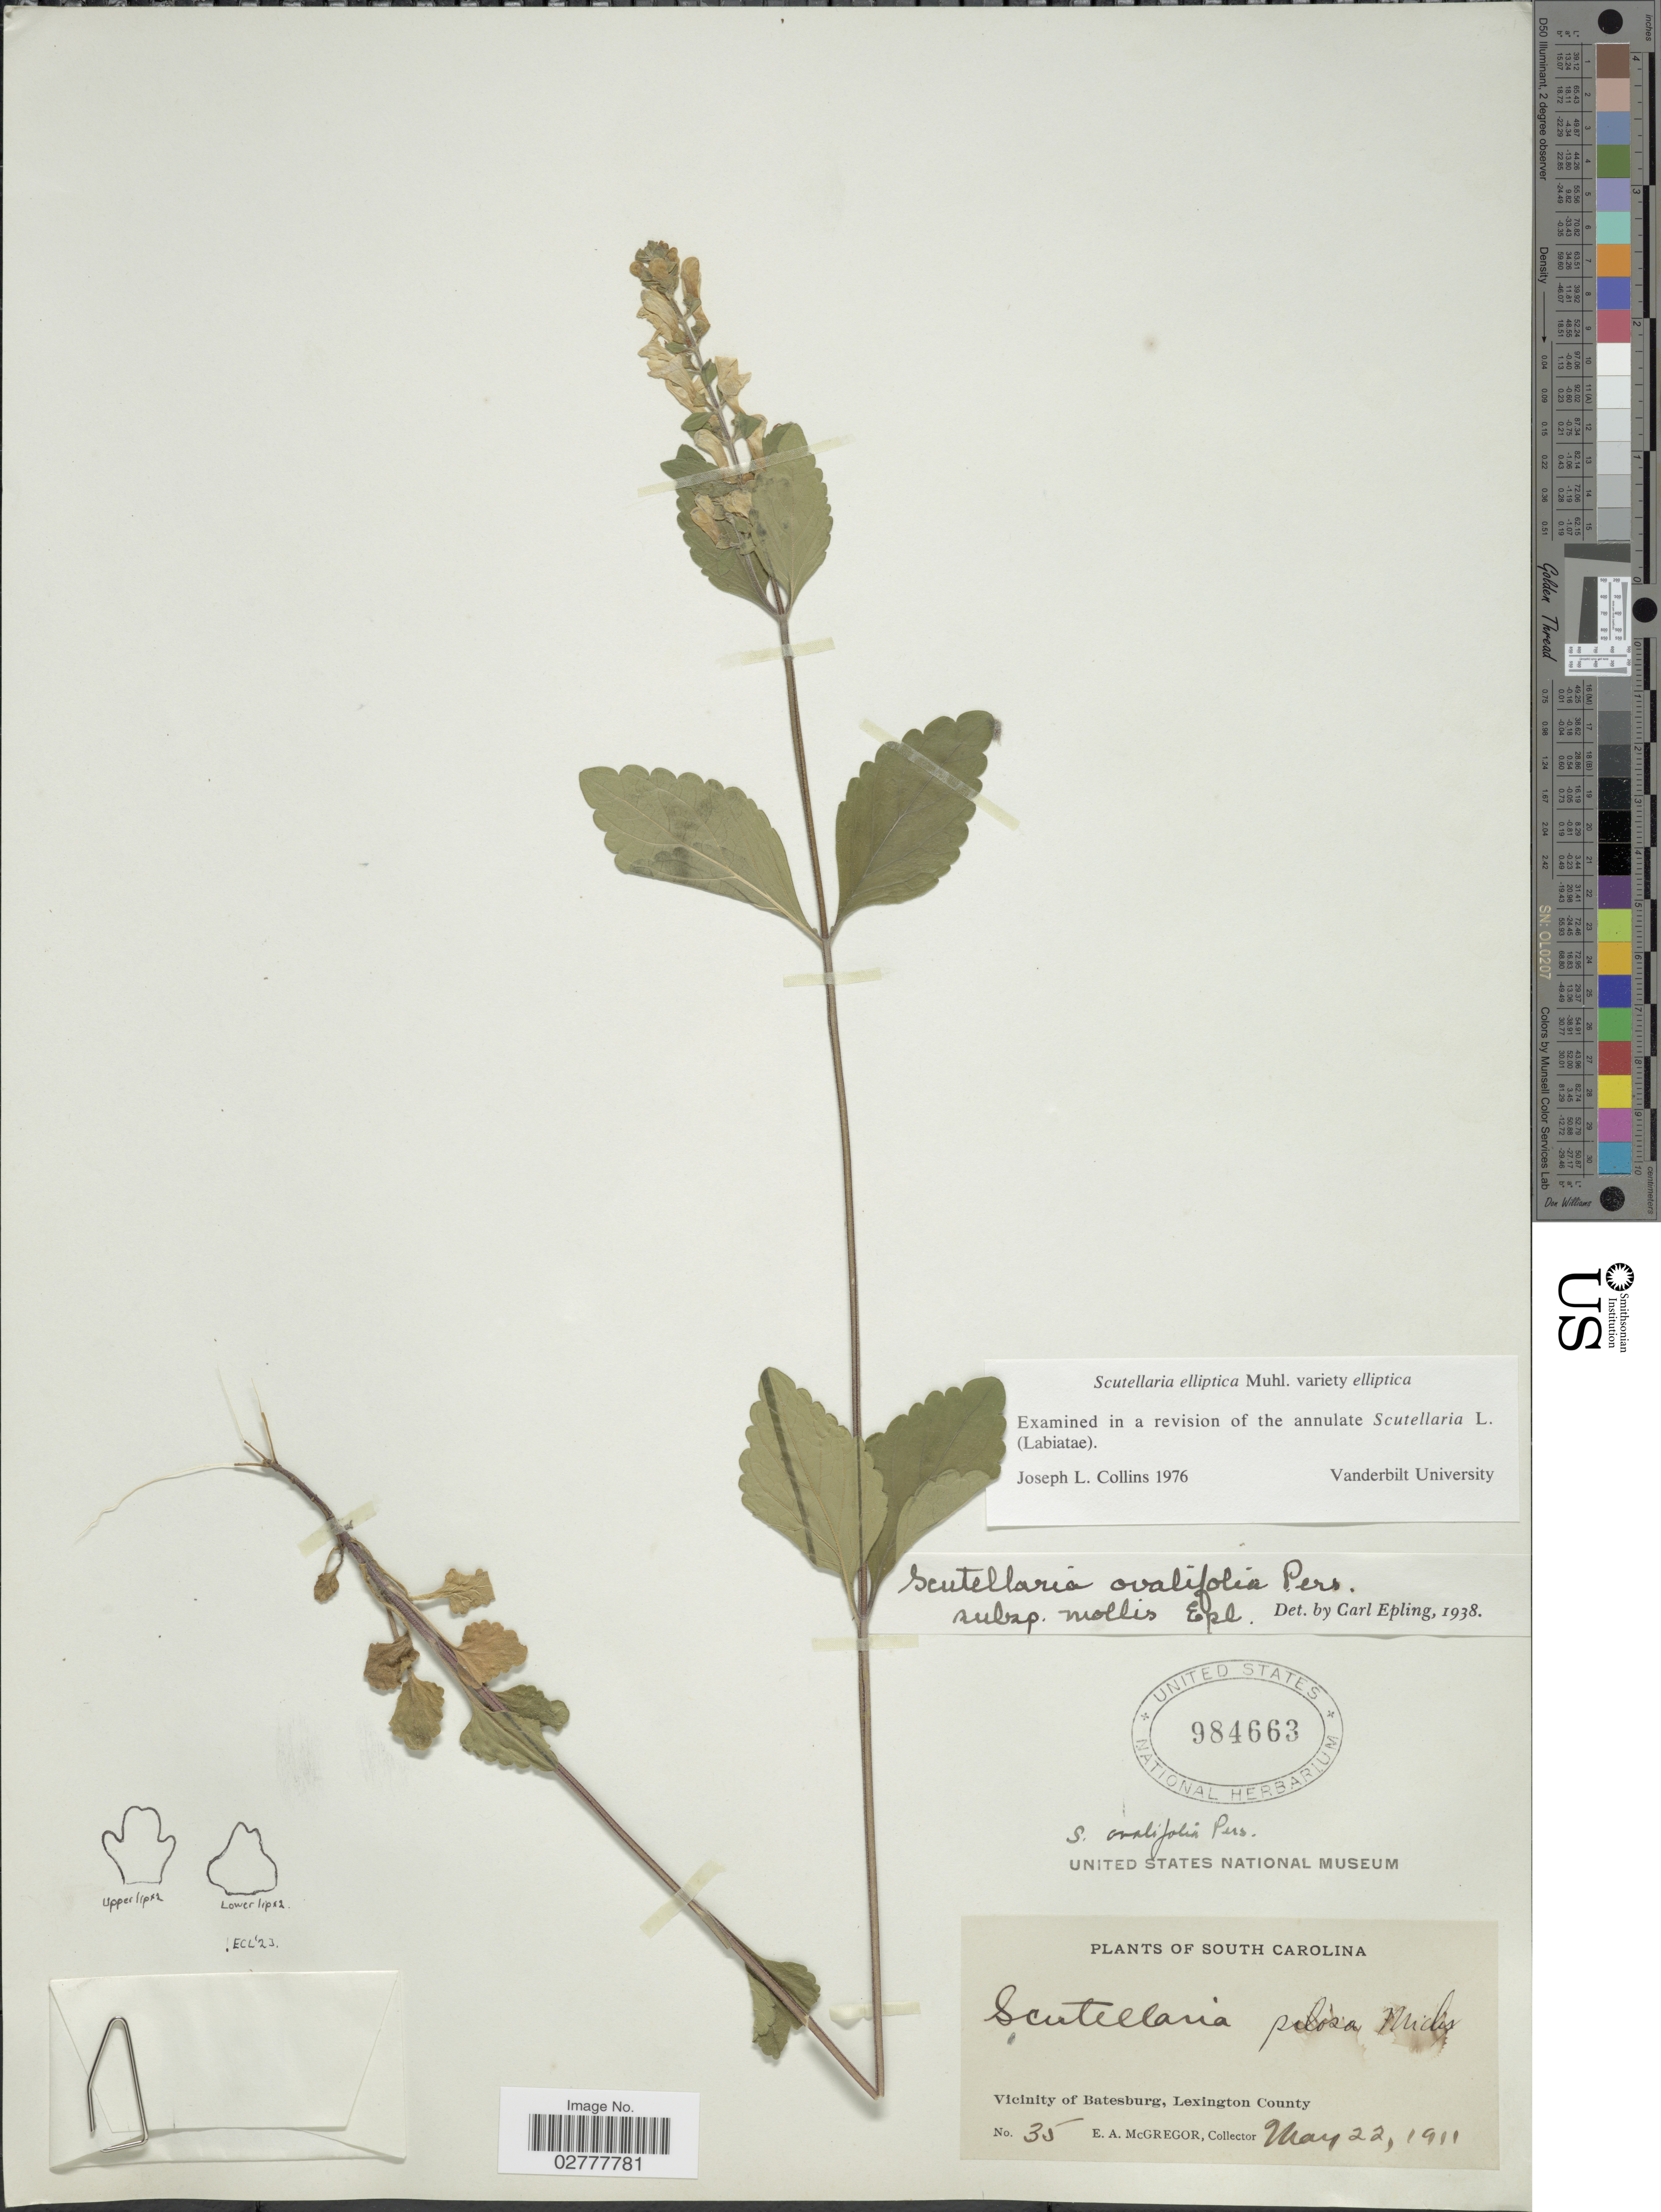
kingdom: Plantae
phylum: Tracheophyta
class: Magnoliopsida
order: Lamiales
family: Lamiaceae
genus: Scutellaria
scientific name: Scutellaria elliptica var. elliptica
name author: Muhl.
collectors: E. A. McGregor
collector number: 35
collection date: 1911-05-22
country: United States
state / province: South Carolina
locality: Vicinity of Batesburg, Lexington County.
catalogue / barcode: US 984663